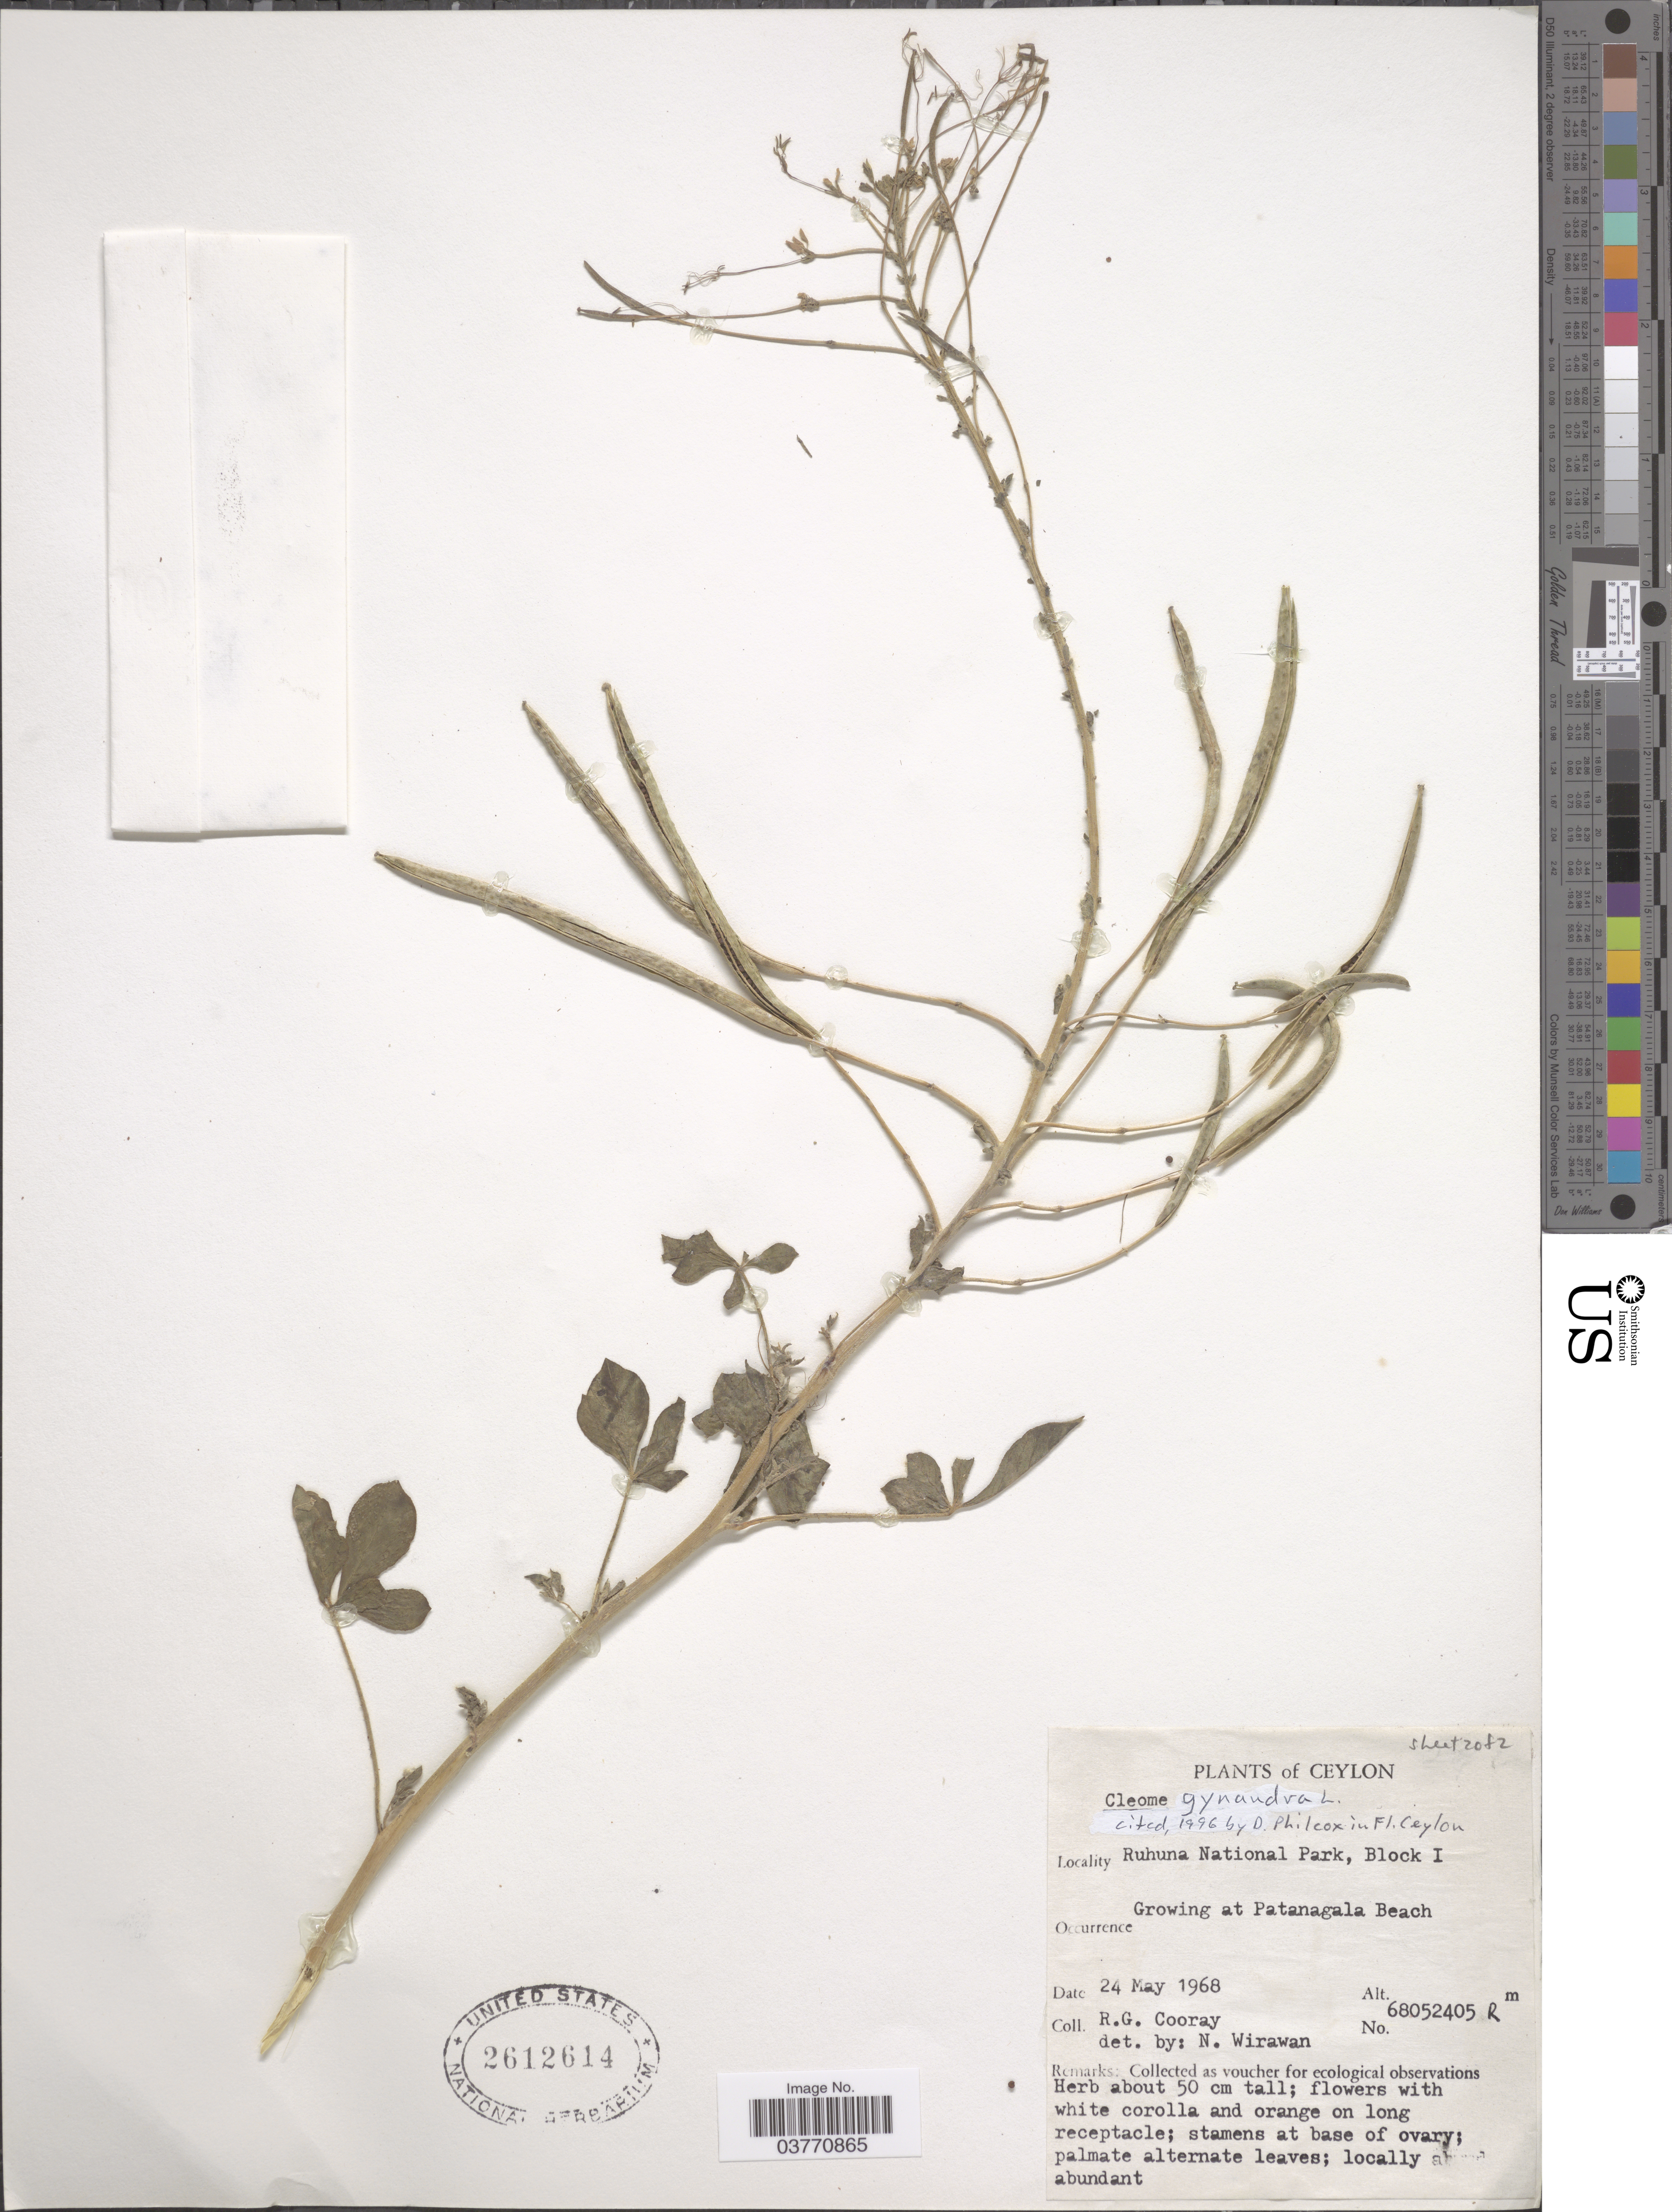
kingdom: Plantae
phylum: Tracheophyta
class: Magnoliopsida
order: Brassicales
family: Cleomaceae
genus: Gynandropsis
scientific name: Gynandropsis gynandra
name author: (L.) Briq.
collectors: R. Cooray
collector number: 68052405R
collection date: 1968-05-24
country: Sri Lanka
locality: Ceylon. Ruhuna National Park, Block 1. Growing at Patanagala Beach.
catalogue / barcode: US 2612614